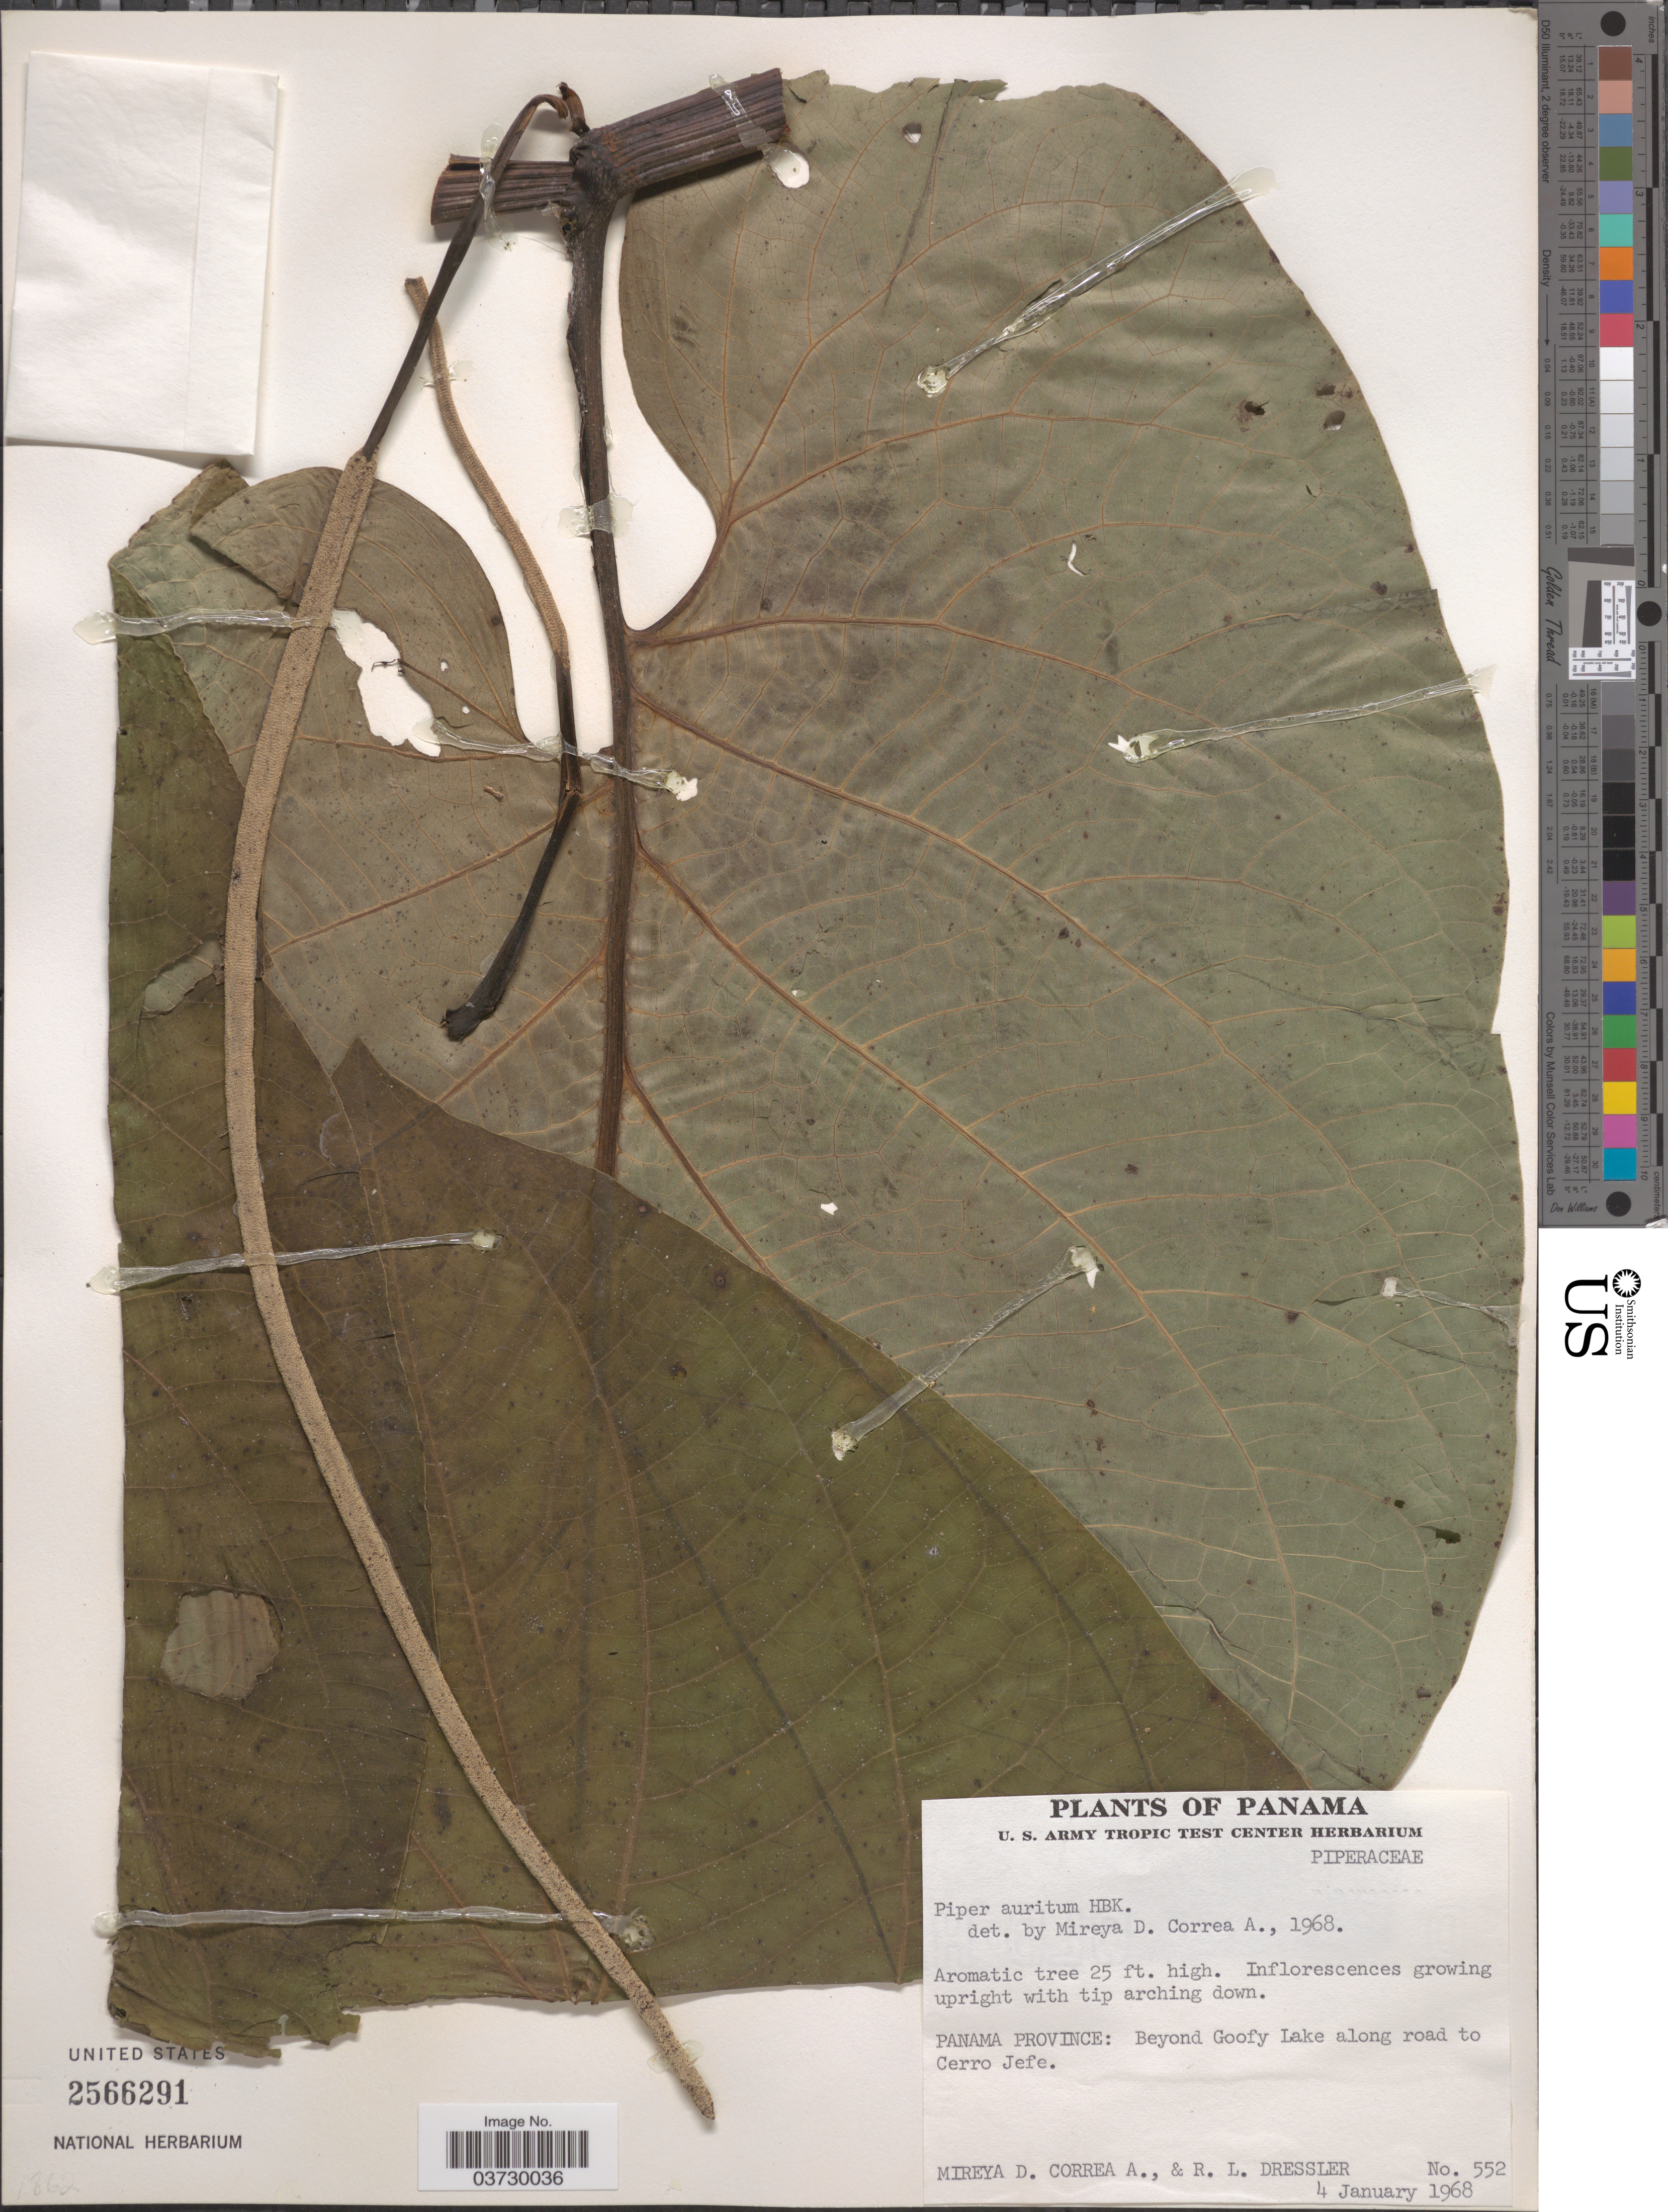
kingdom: Plantae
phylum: Tracheophyta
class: Magnoliopsida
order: Piperales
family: Piperaceae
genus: Piper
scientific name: Piper auritum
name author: Kunth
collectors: M. D. Corrêa-A. & R. Dressler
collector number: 552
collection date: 1968-01-04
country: Panama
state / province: Panamá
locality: Beyond Goofy Lake along road to Cerro Jefe.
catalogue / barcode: US 2566291